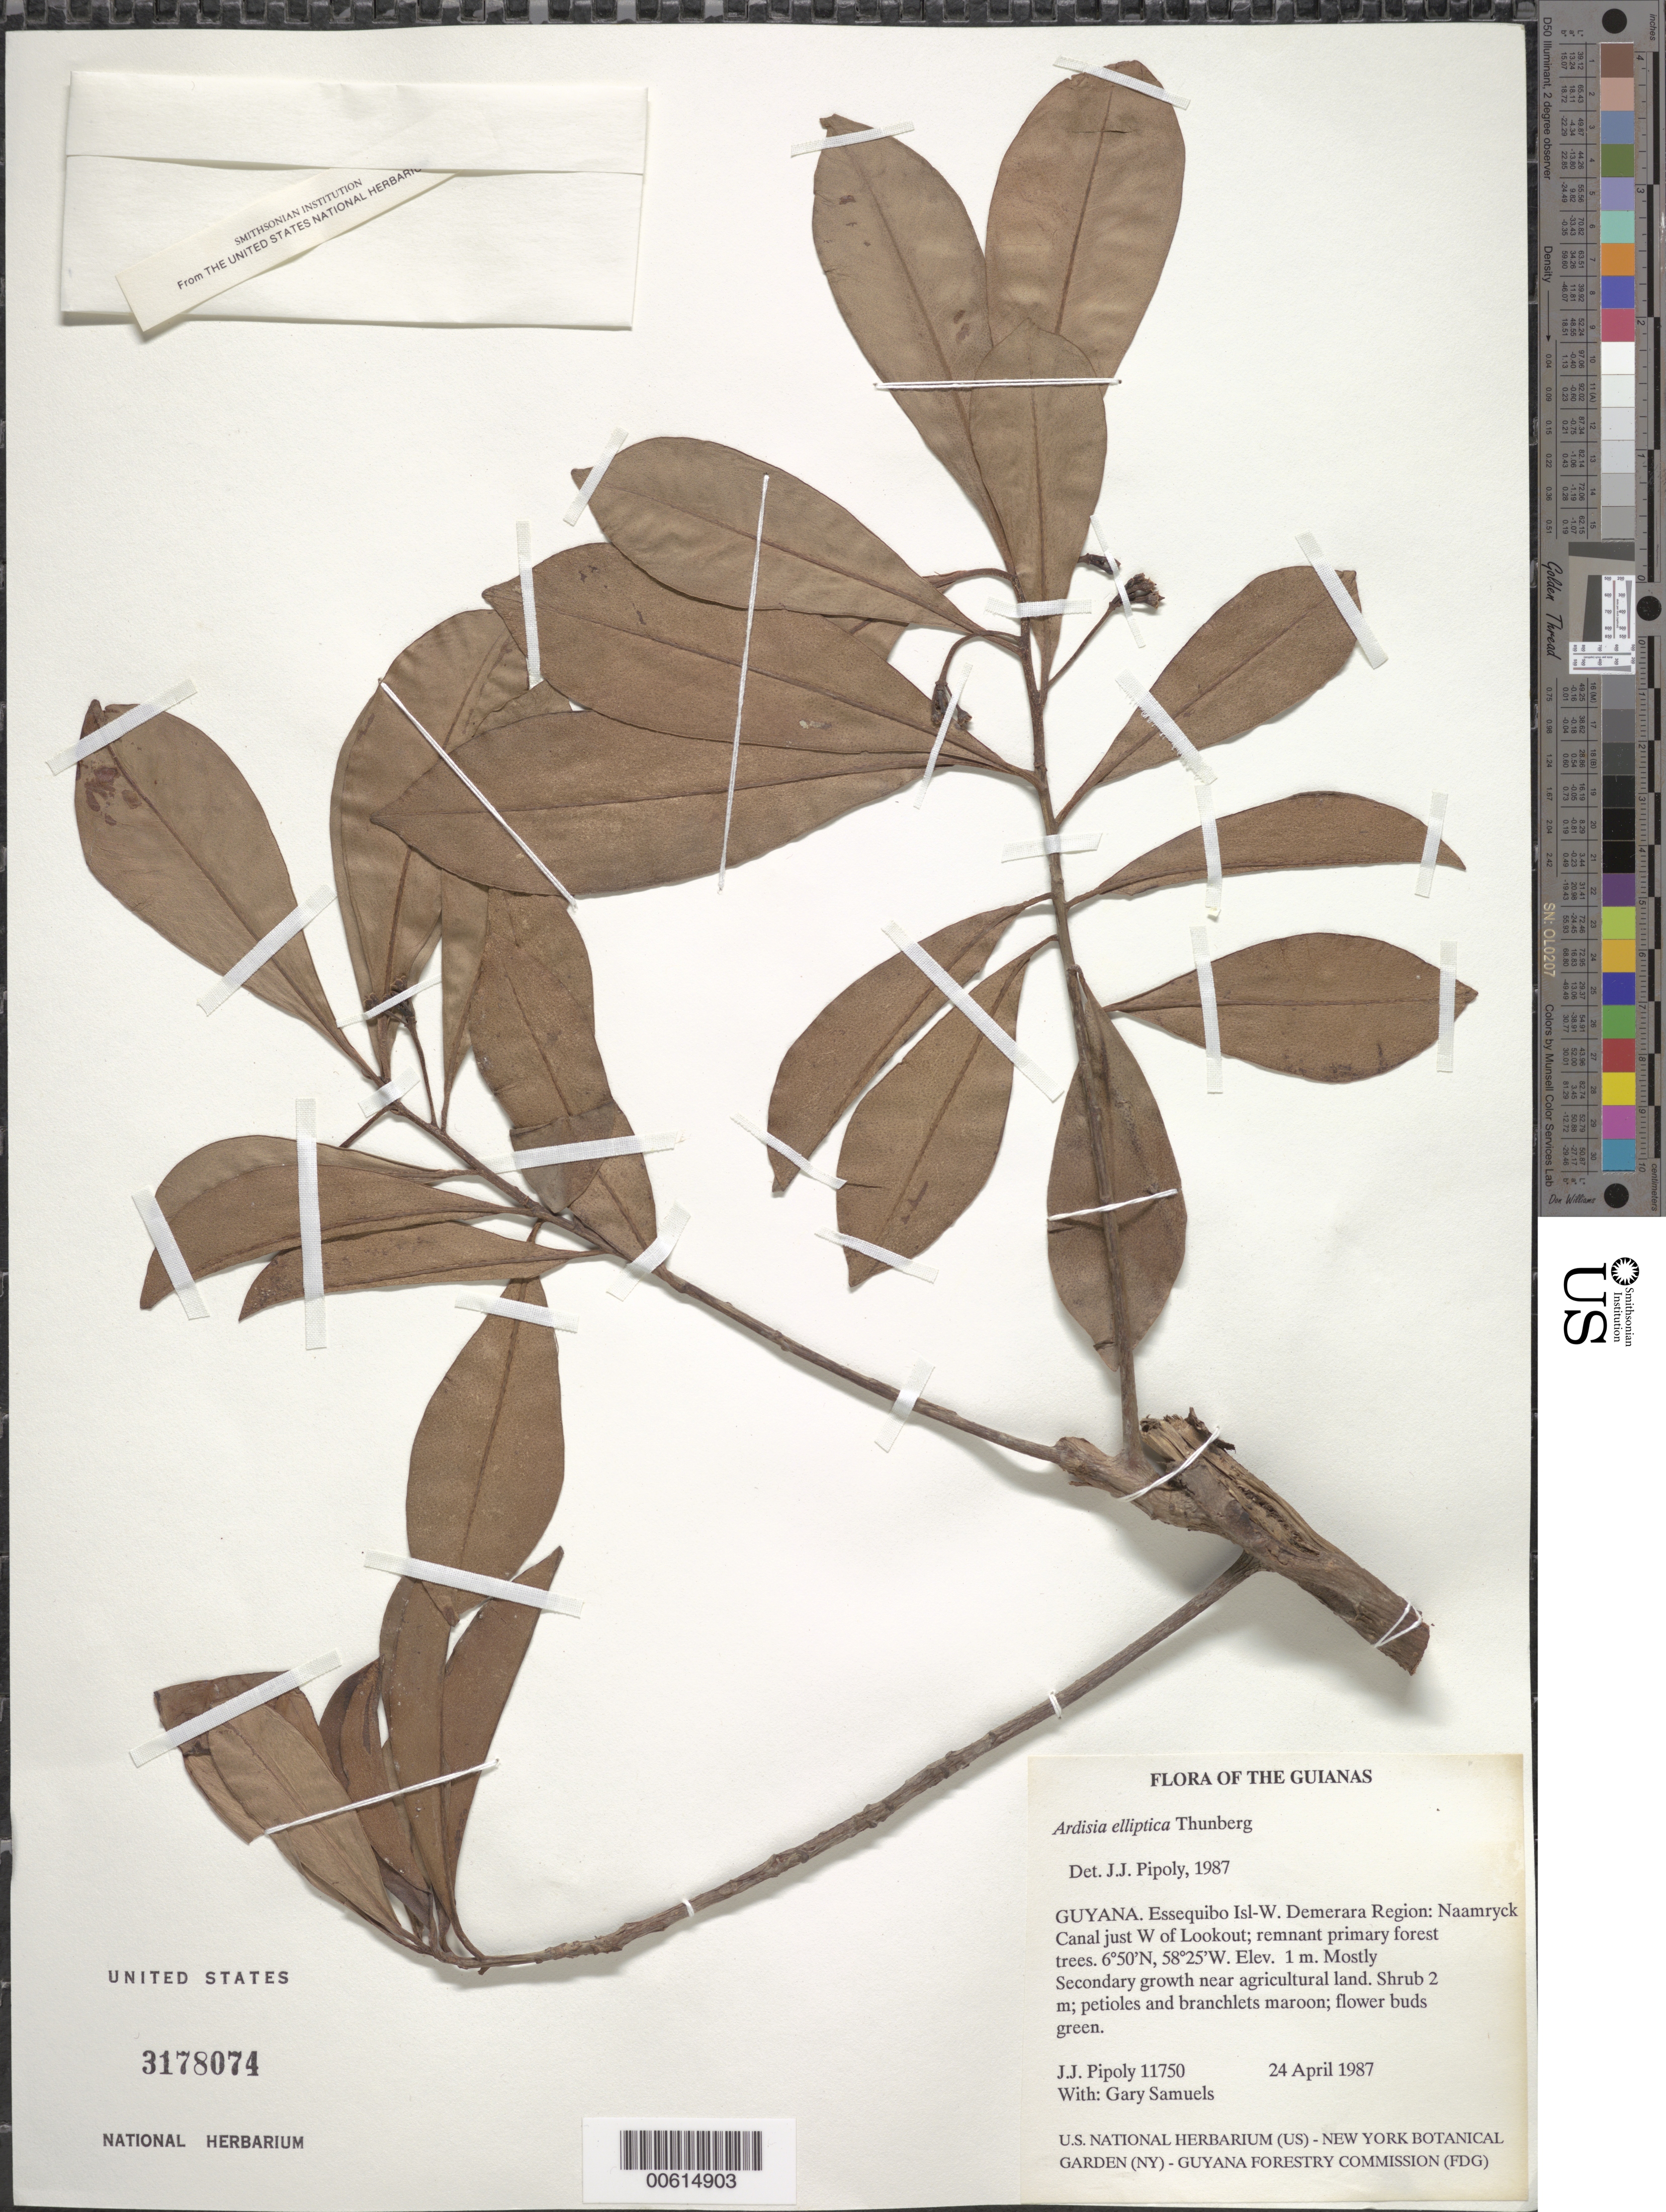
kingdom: Plantae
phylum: Tracheophyta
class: Magnoliopsida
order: Ericales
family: Primulaceae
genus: Ardisia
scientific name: Ardisia elliptica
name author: Thunb.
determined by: Pipoly, J. J., III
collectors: J. J. Pipoly & G. Bacchus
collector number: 11750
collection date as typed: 24 April 1987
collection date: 1987-04-24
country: Guyana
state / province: Essequibo Isl-W. Demerara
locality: Naamryck Canal just W of Lookout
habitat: Remnant primary forest trees. Mostly secondary growth near agricultural land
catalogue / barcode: US 3178074